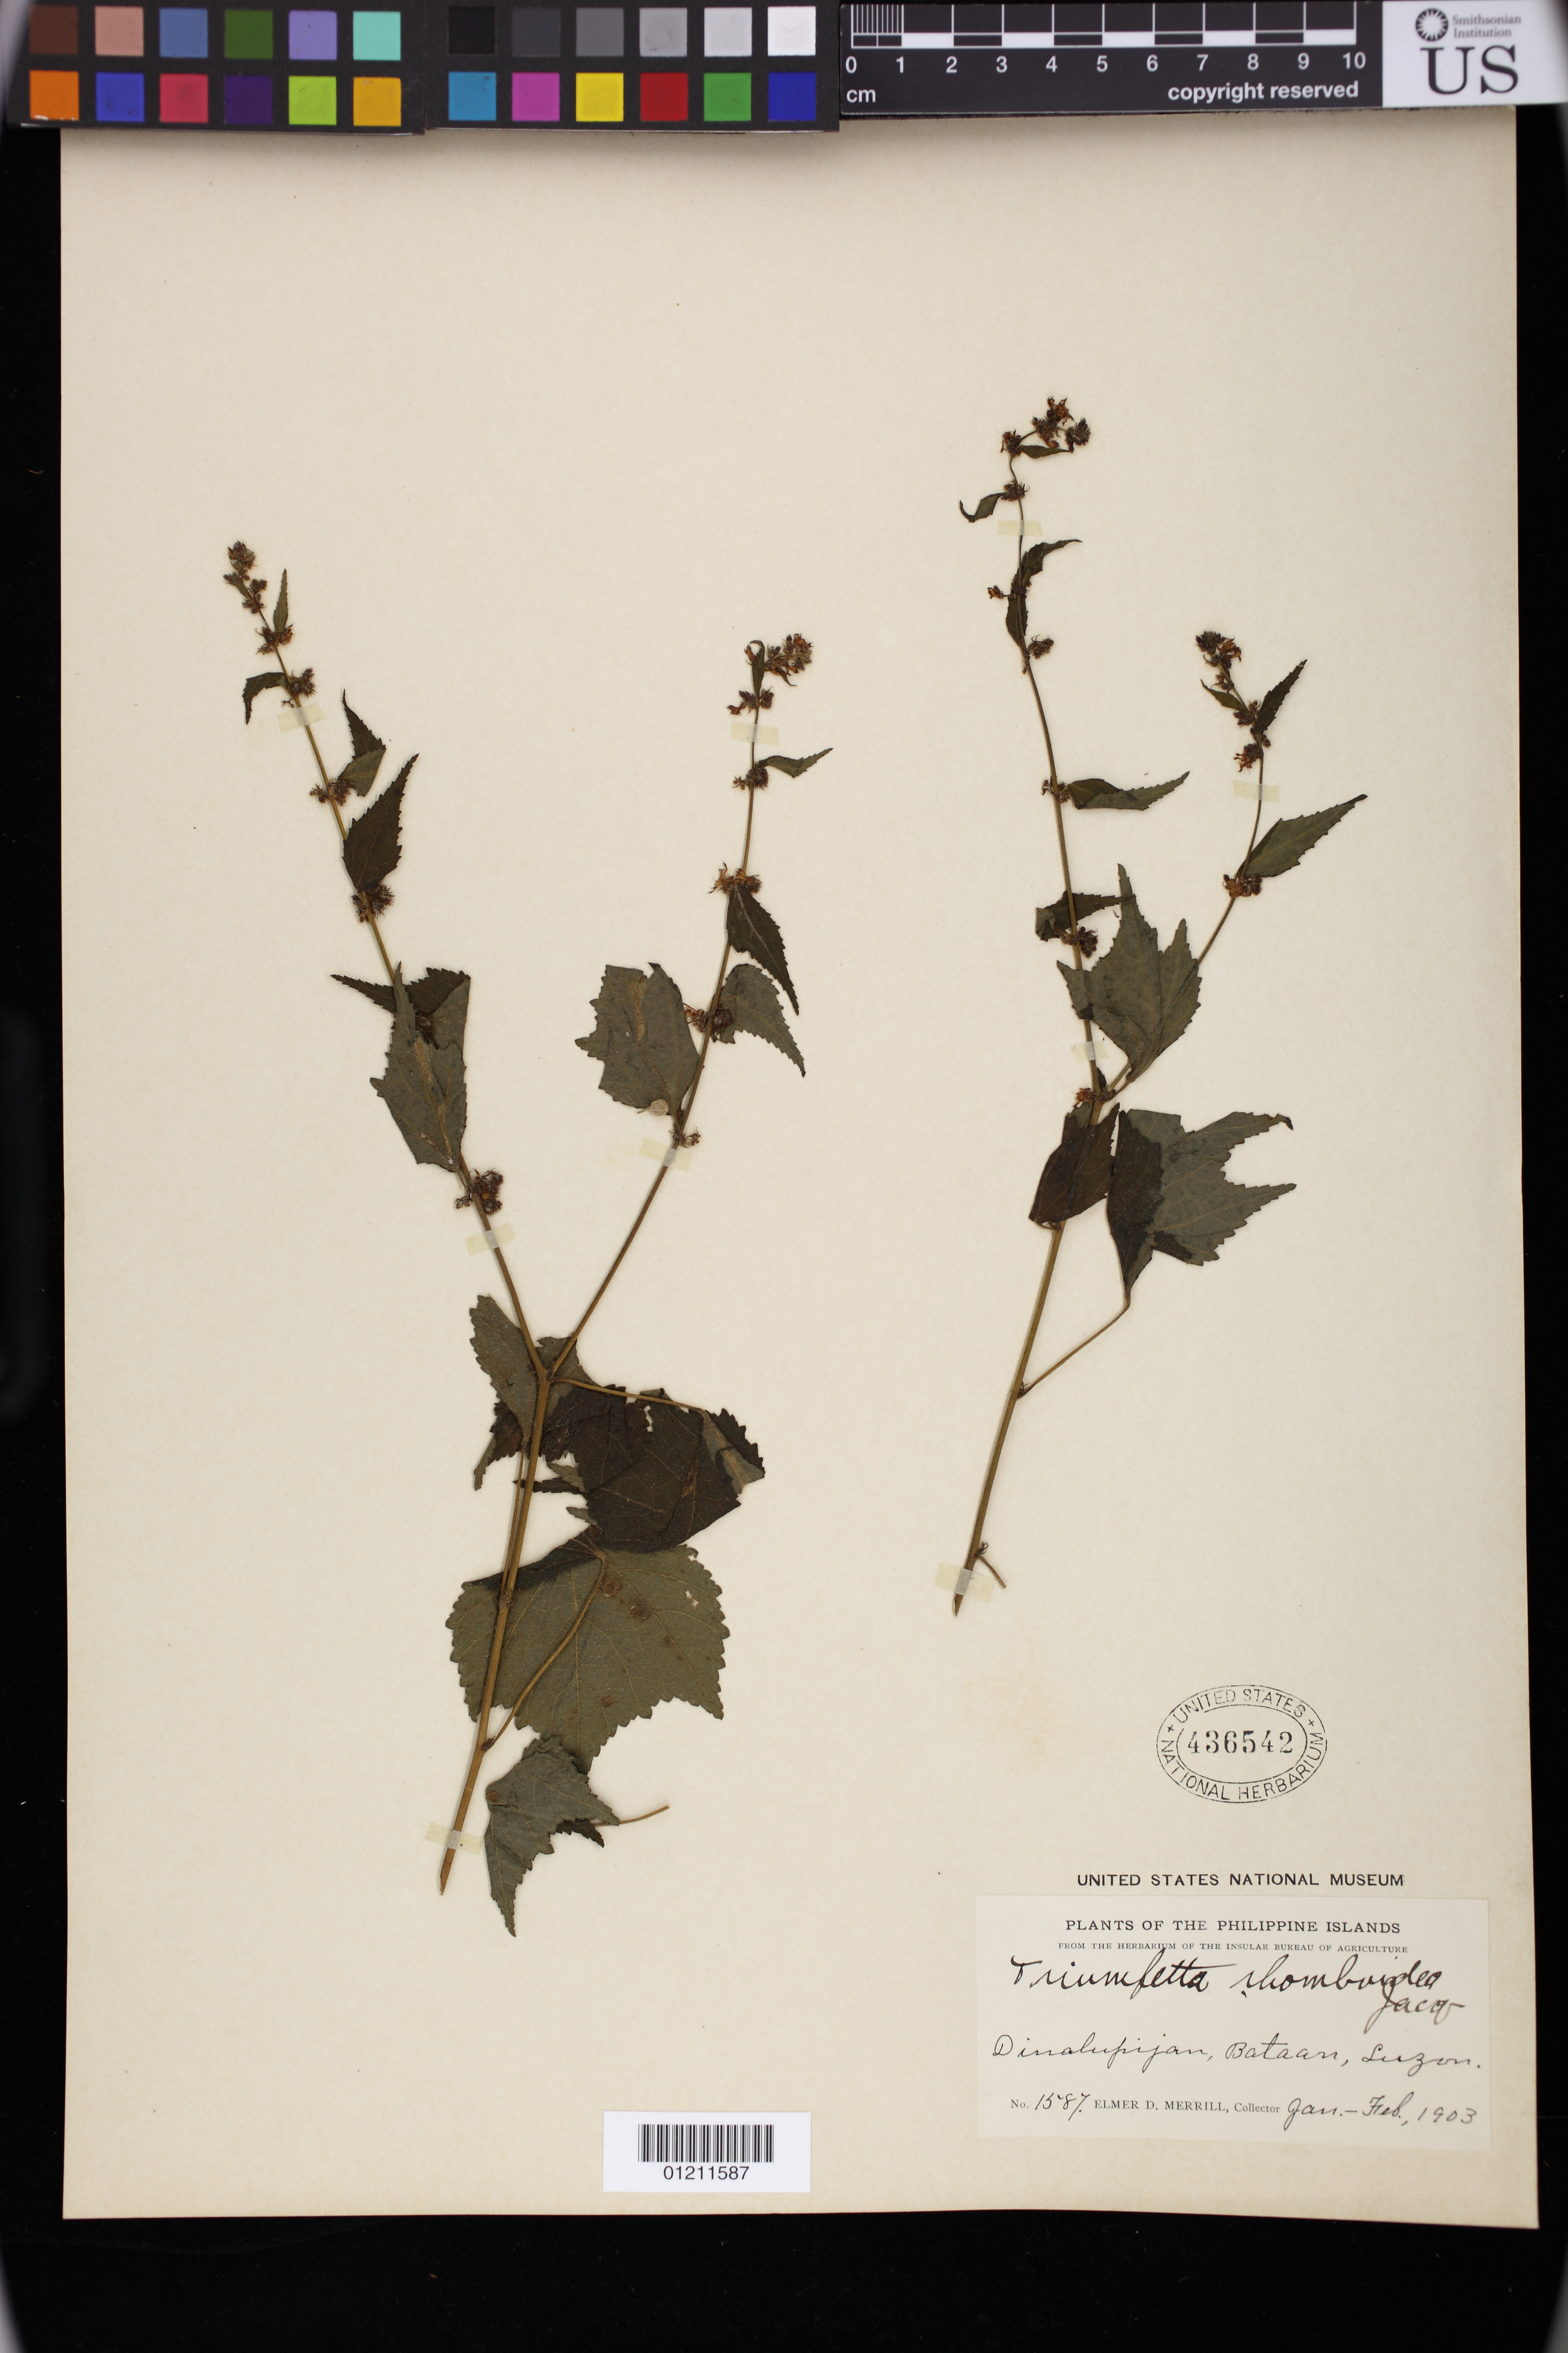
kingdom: Plantae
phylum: Tracheophyta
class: Magnoliopsida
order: Malvales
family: Malvaceae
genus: Triumfetta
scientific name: Triumfetta rhomboidea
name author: Jacq.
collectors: E. D. Merrill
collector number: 1587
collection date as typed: Jan 1903 to -- Feb 1903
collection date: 1903-01/1903-02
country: Philippines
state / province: Central Luzon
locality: Dinalupijan, Bataan, Luzon.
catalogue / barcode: US 436542